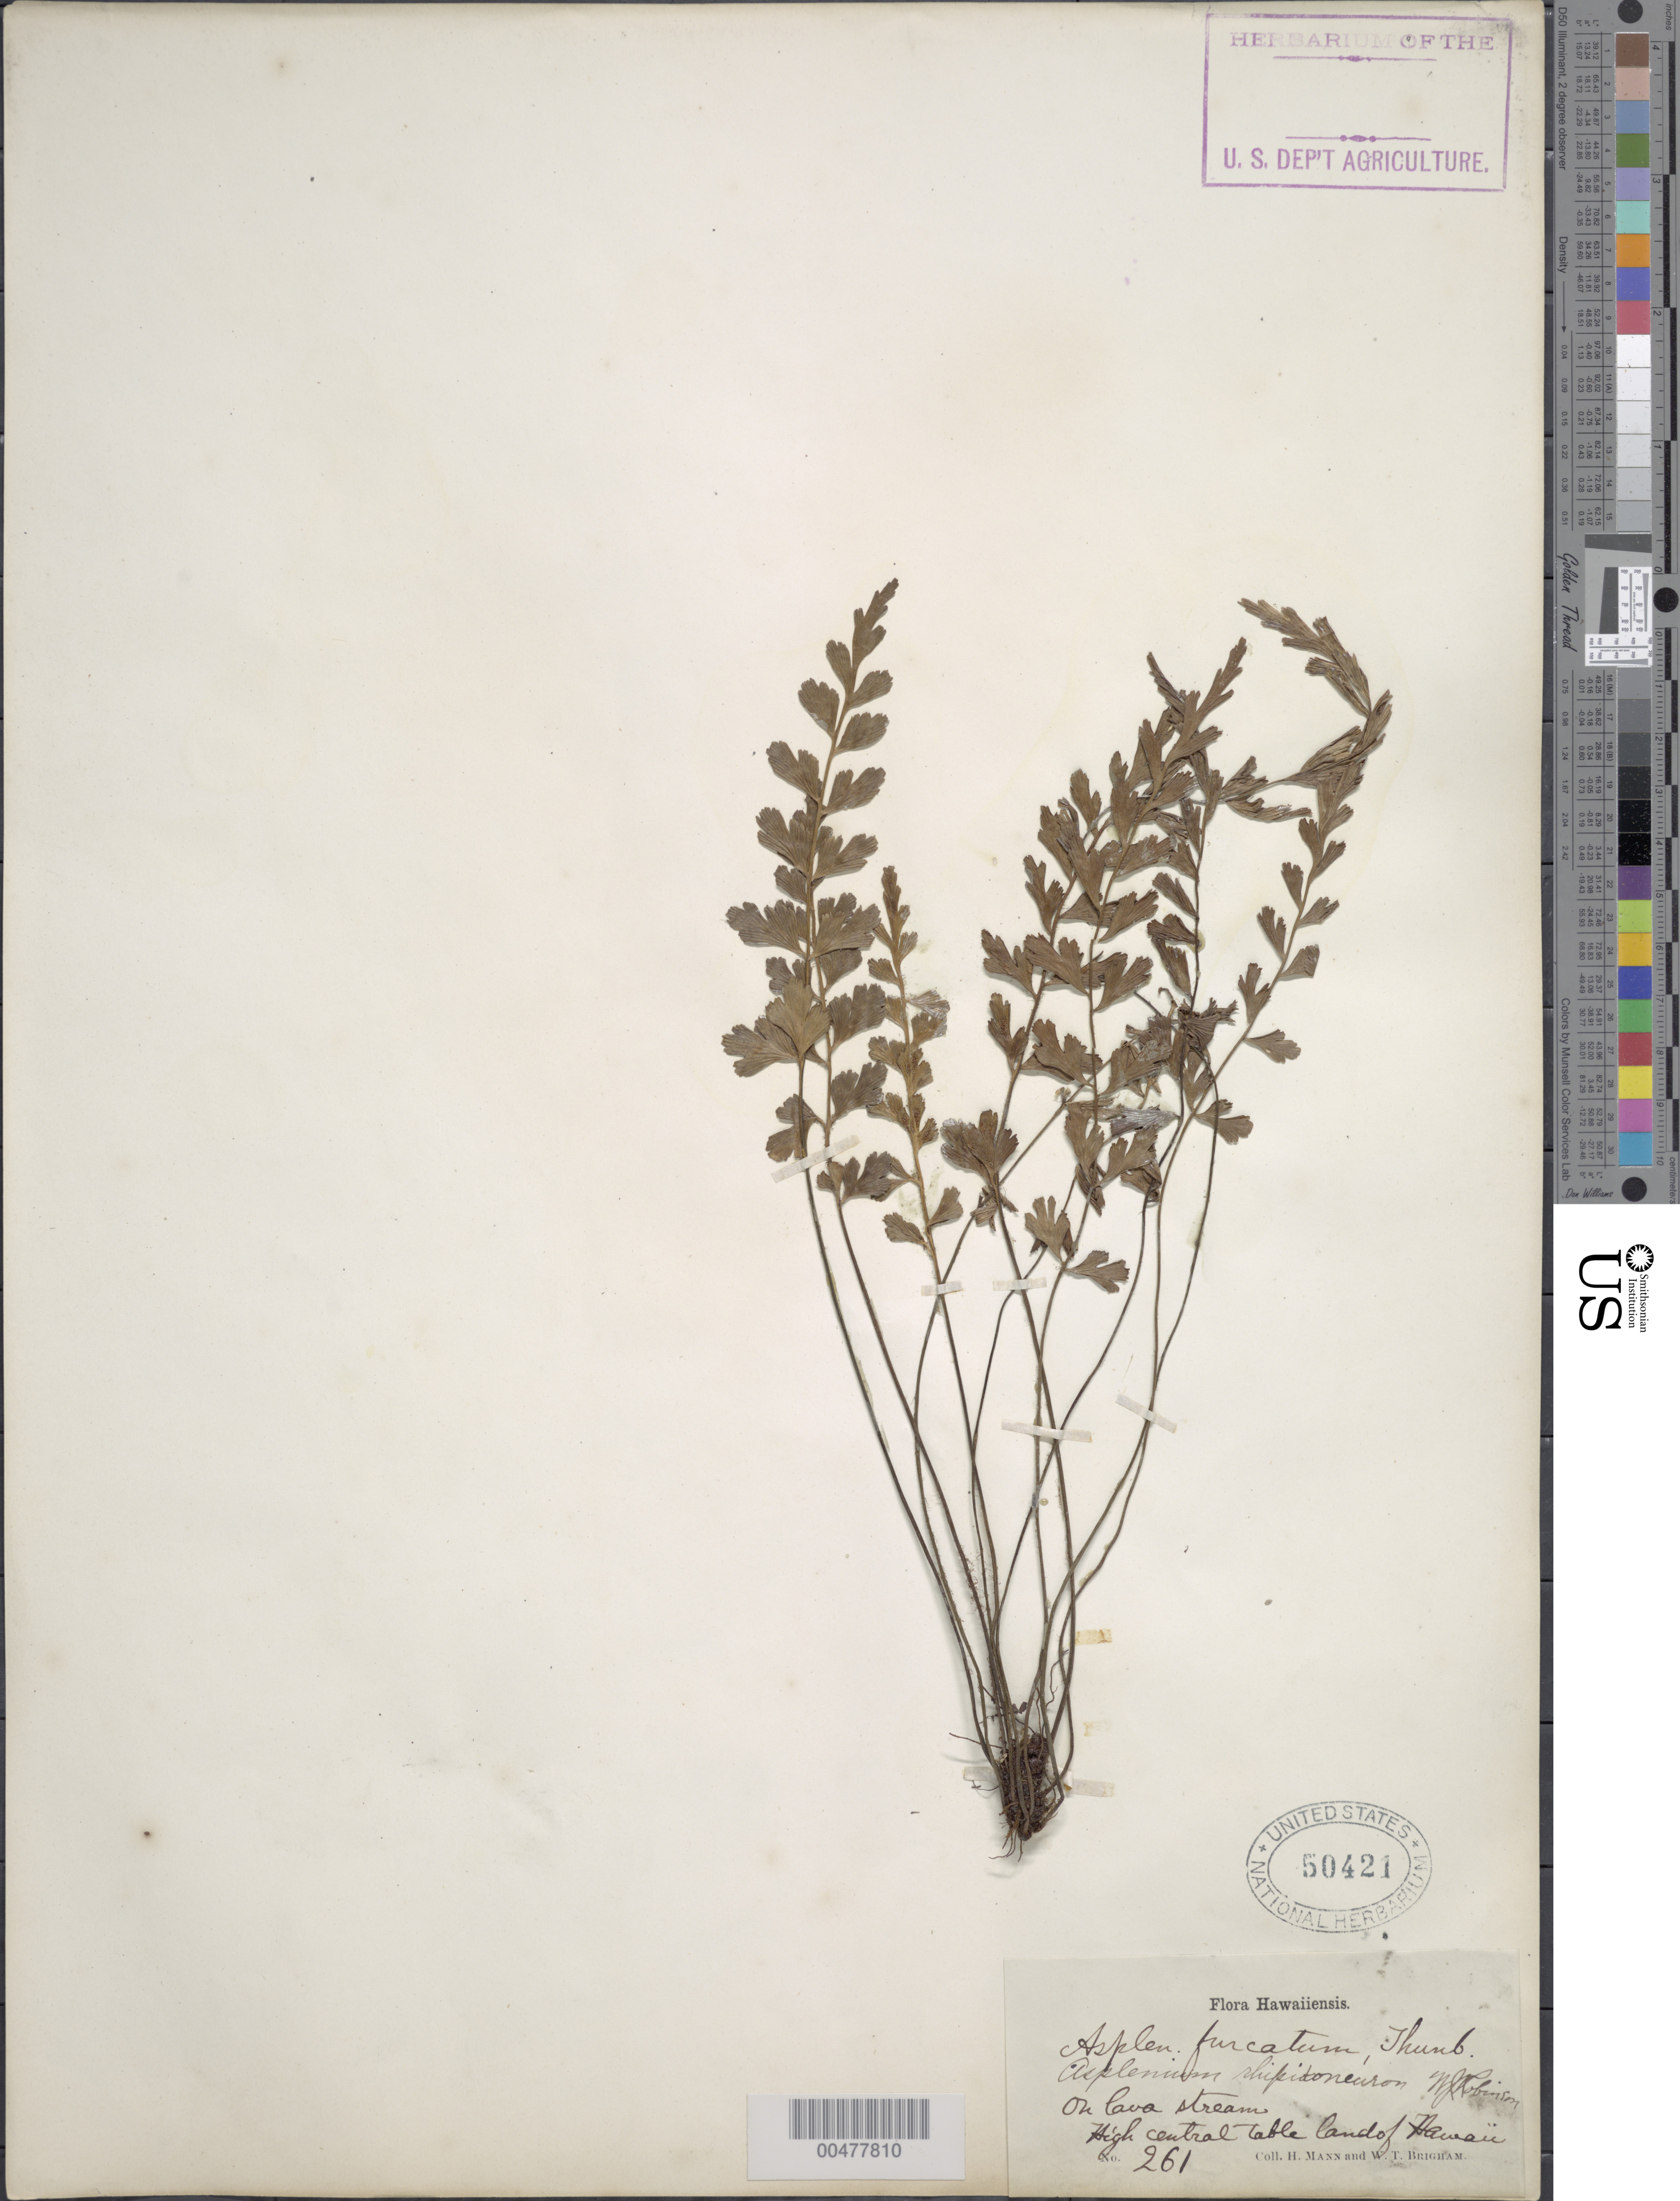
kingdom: Plantae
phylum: Tracheophyta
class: Polypodiopsida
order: Polypodiales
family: Aspleniaceae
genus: Asplenium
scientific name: Asplenium aethiopicum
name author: (Burm. f.) Bech.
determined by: Wagner, W. L., (BOT), Smithsonian Institution - National Museum of Natural History (UNITED STATES)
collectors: H. Mann & W. T. Brigham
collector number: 261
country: United States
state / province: Hawaii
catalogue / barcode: US 50421